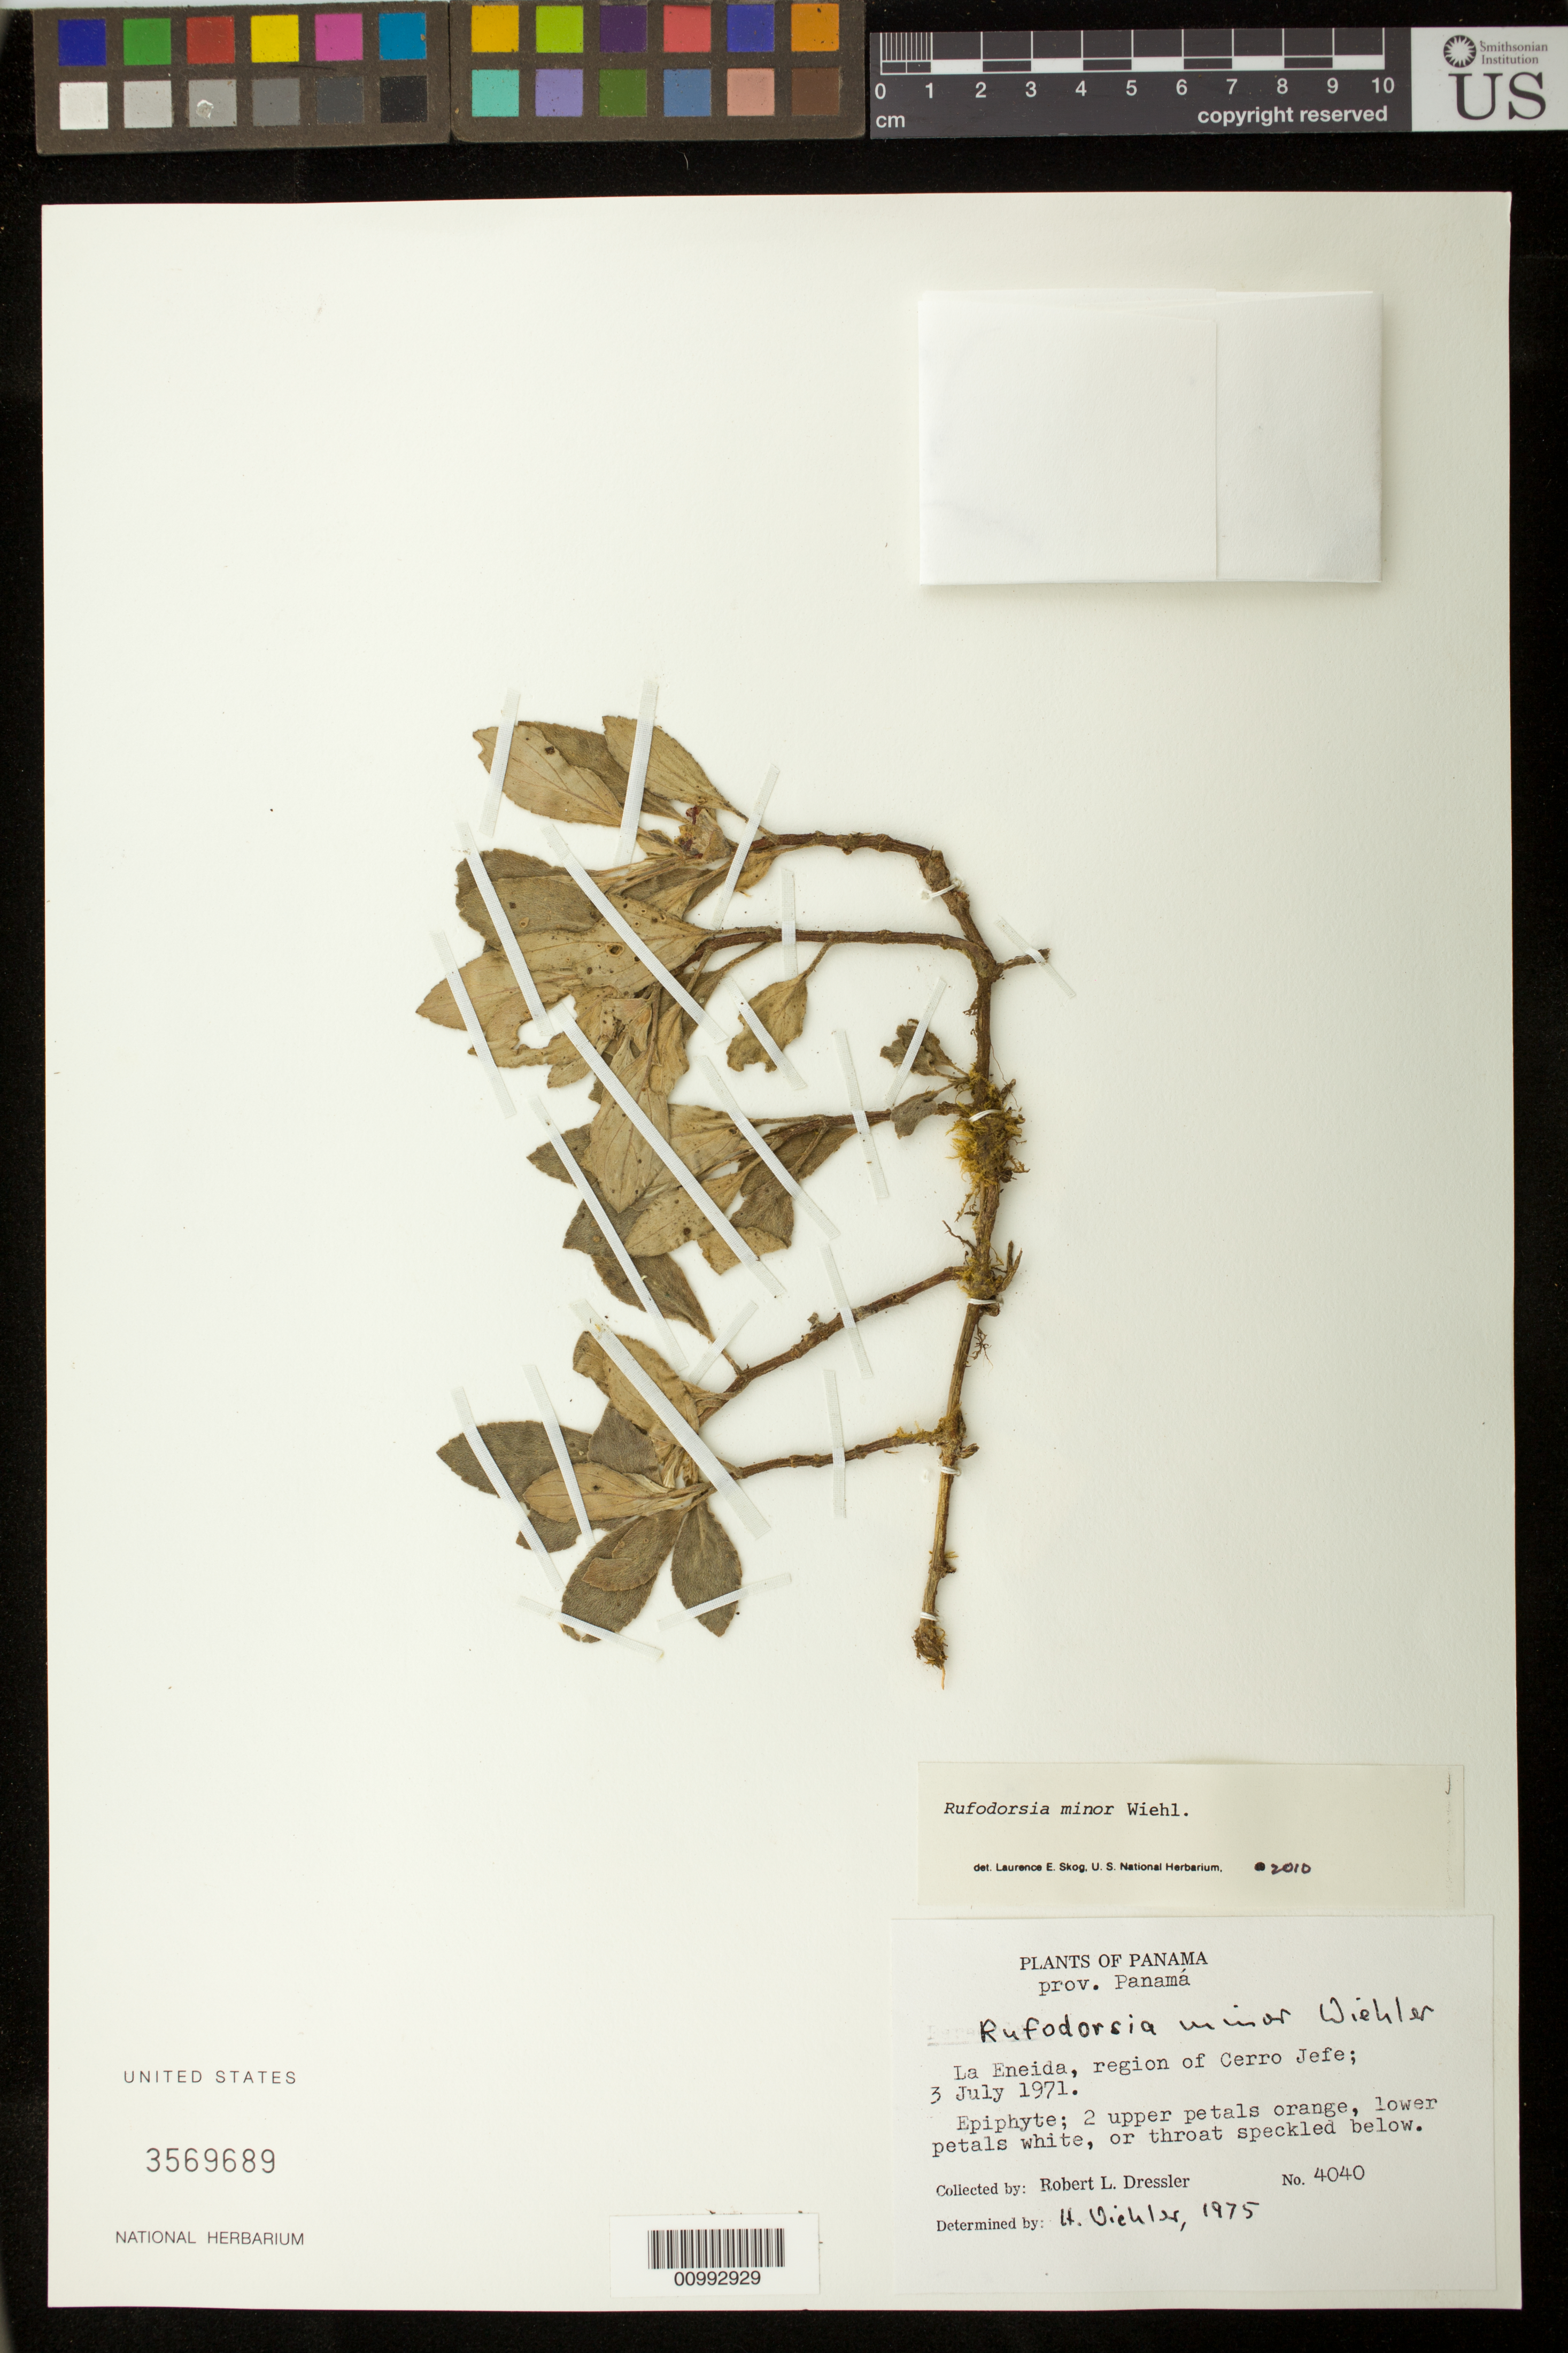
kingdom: Plantae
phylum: Tracheophyta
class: Magnoliopsida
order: Lamiales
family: Gesneriaceae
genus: Rufodorsia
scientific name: Rufodorsia minor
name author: Wiehler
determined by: Skog, Laurence E.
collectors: R. Dressler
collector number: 4040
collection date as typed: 03 Jul 1971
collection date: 1971-07-03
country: Panama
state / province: Panamá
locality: La Eneida, region of Cerro Jefe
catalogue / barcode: US 3569689